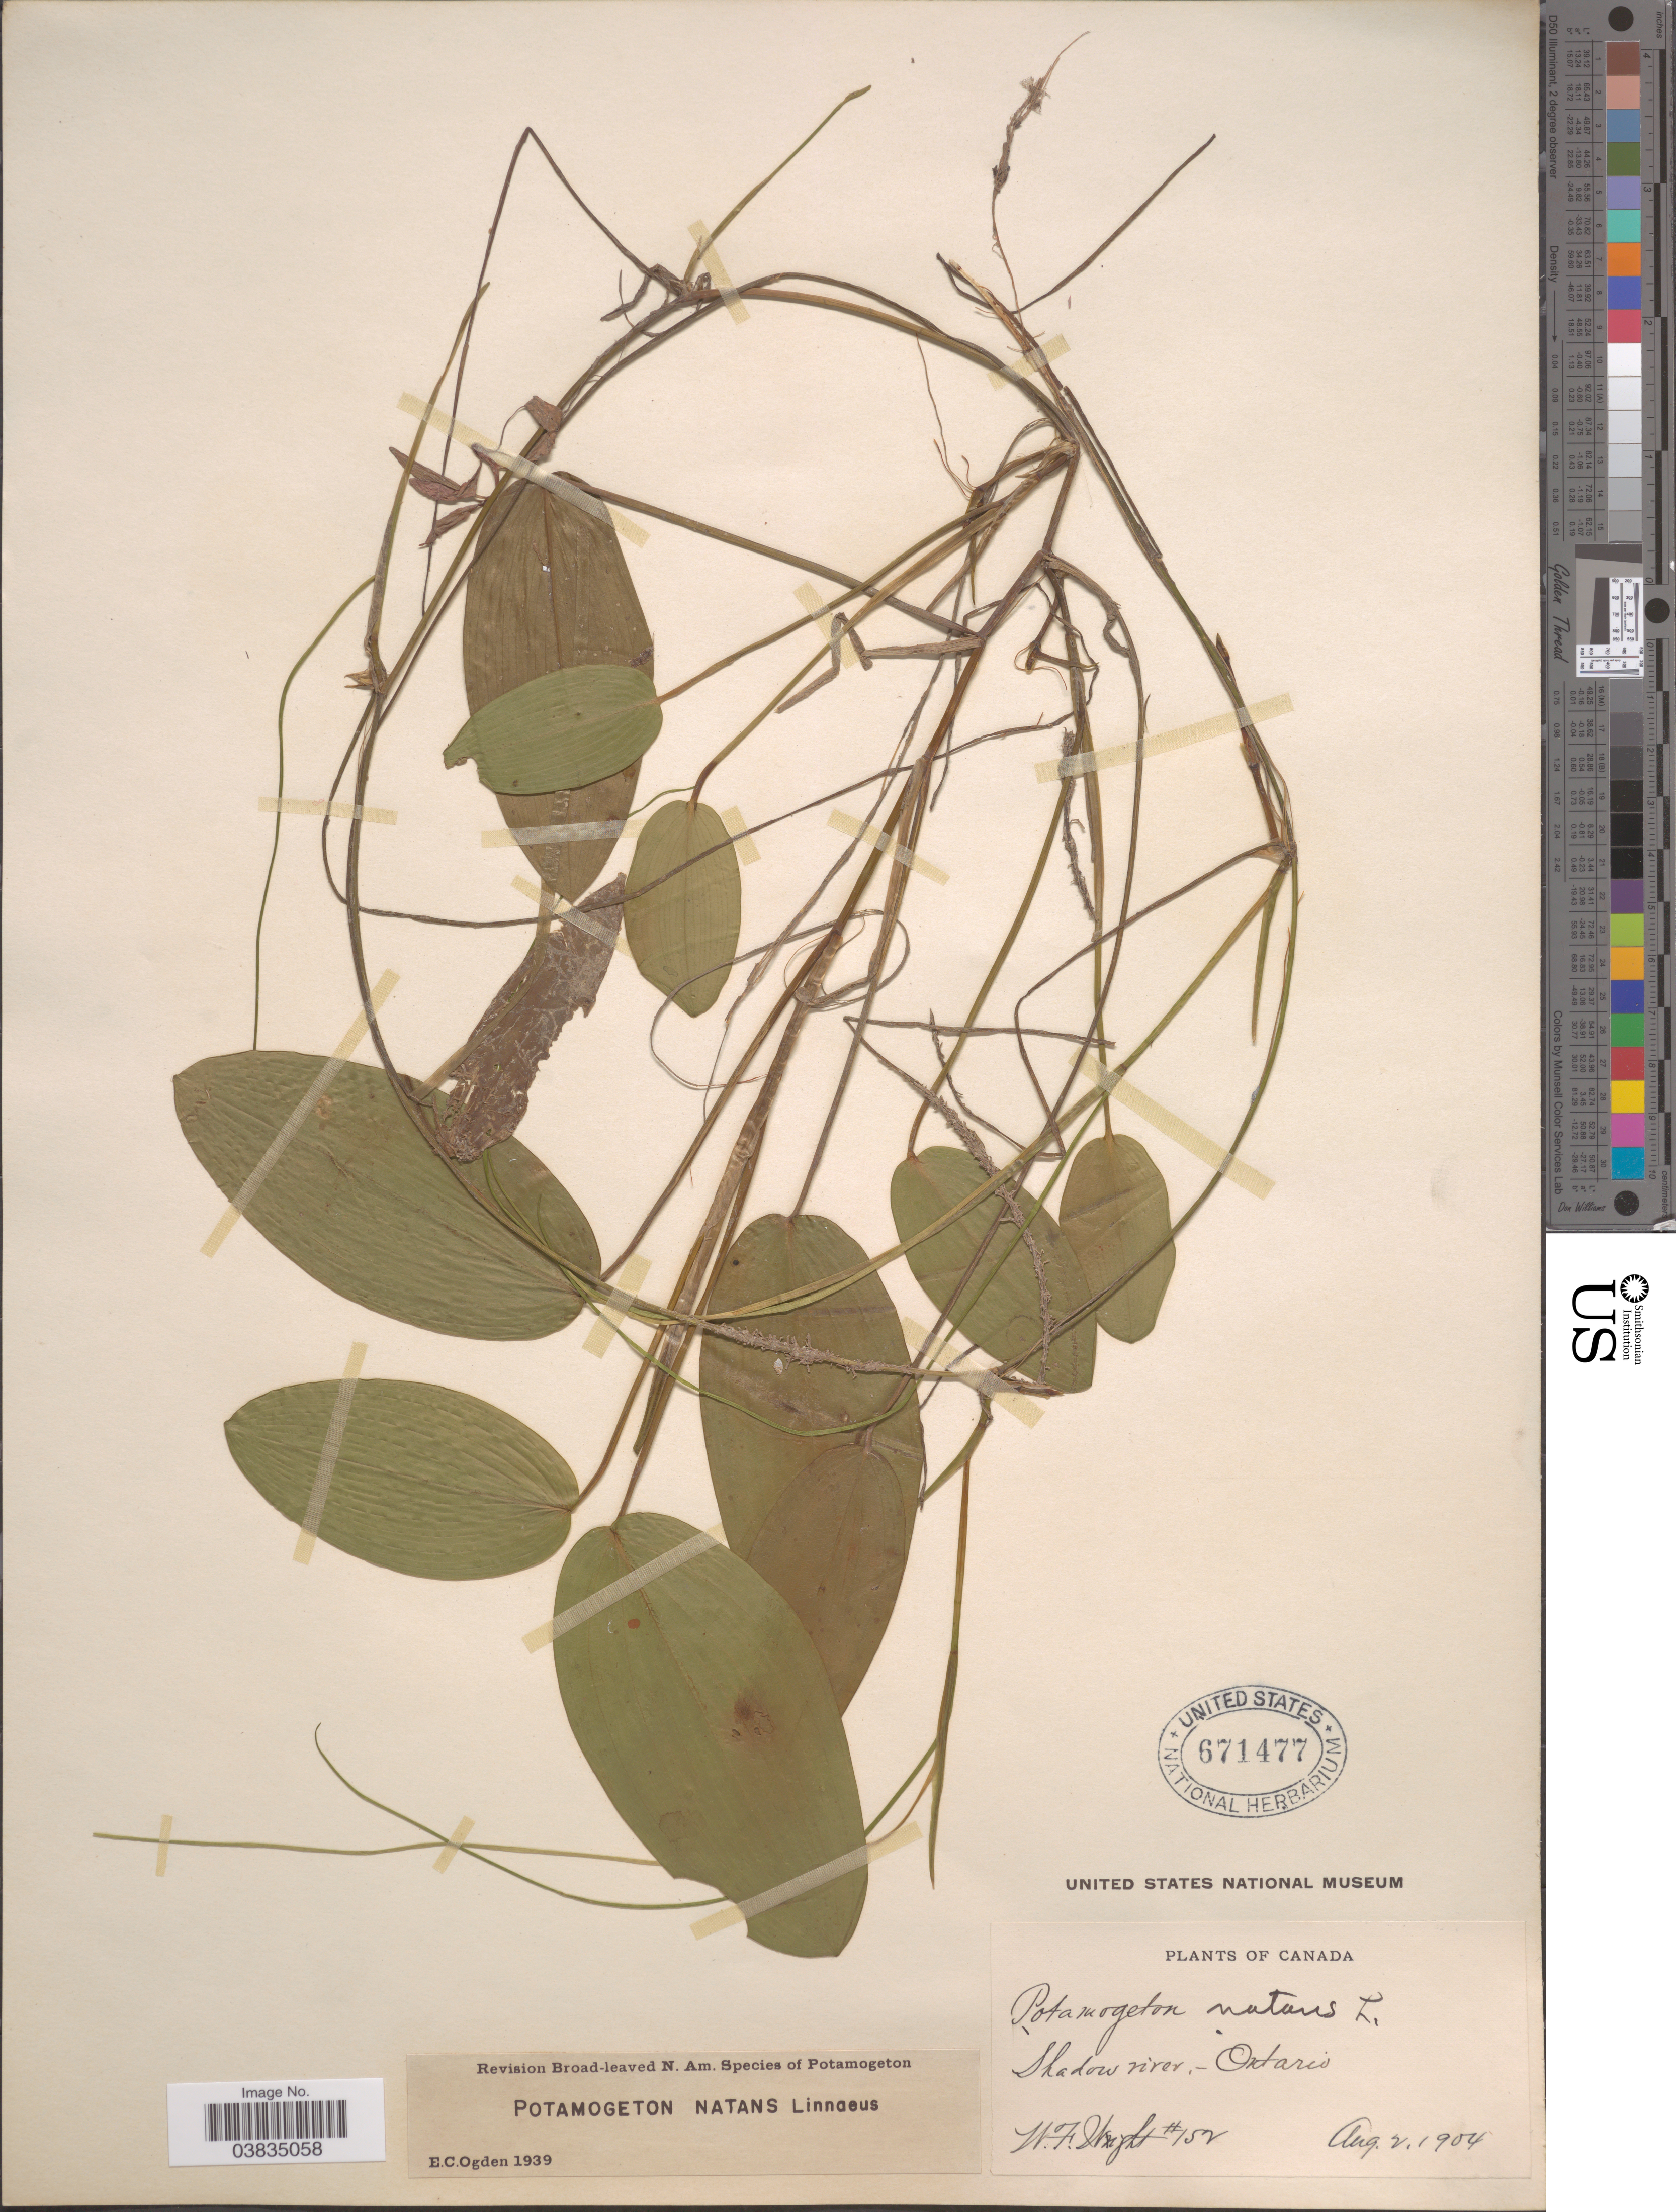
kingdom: Plantae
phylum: Tracheophyta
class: Liliopsida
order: Alismatales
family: Potamogetonaceae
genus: Potamogeton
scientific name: Potamogeton natans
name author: L.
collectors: W. F. Wright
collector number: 152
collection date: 1904-08-02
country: Canada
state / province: Ontario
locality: Shadow river.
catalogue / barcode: US 671477